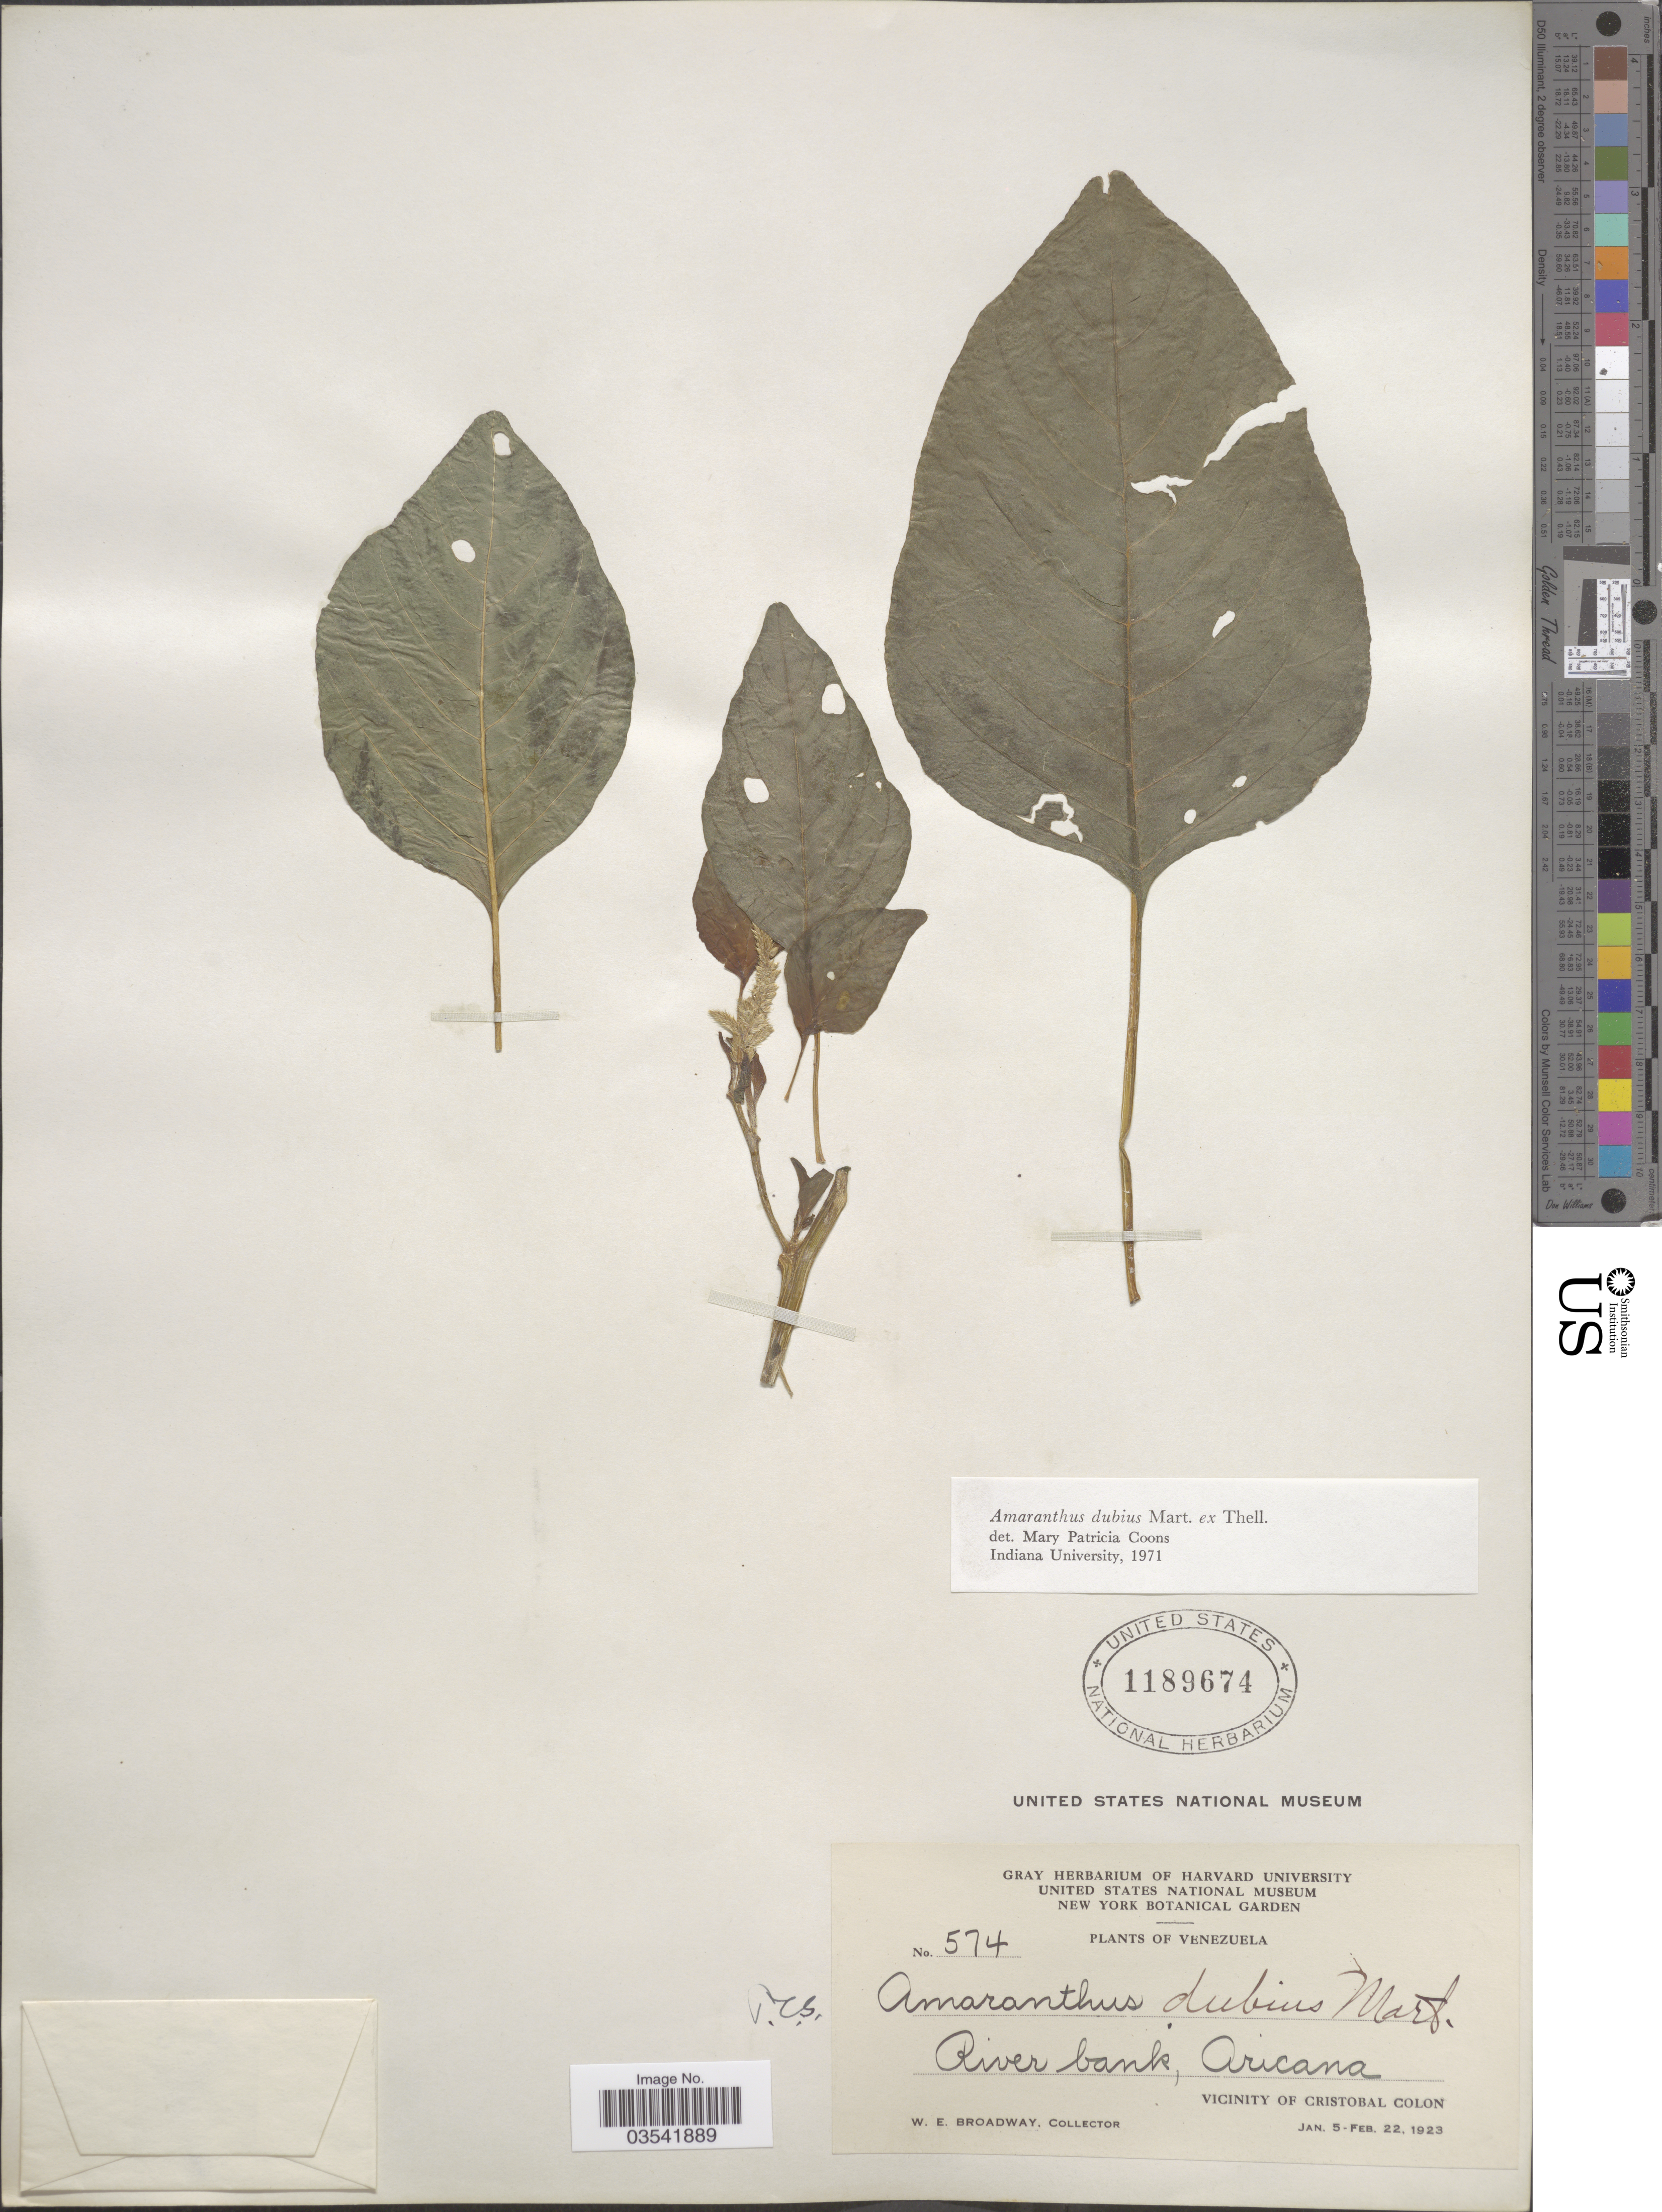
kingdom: Plantae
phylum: Tracheophyta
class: Magnoliopsida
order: Caryophyllales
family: Amaranthaceae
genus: Amaranthus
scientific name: Amaranthus dubius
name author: Mart. ex Thell.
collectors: W. E. Broadway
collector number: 574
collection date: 1923-01-05/1923-02-22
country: Venezuela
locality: River bank, Aricana. Vicinity of Cristobal Colon.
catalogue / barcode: US 1189674